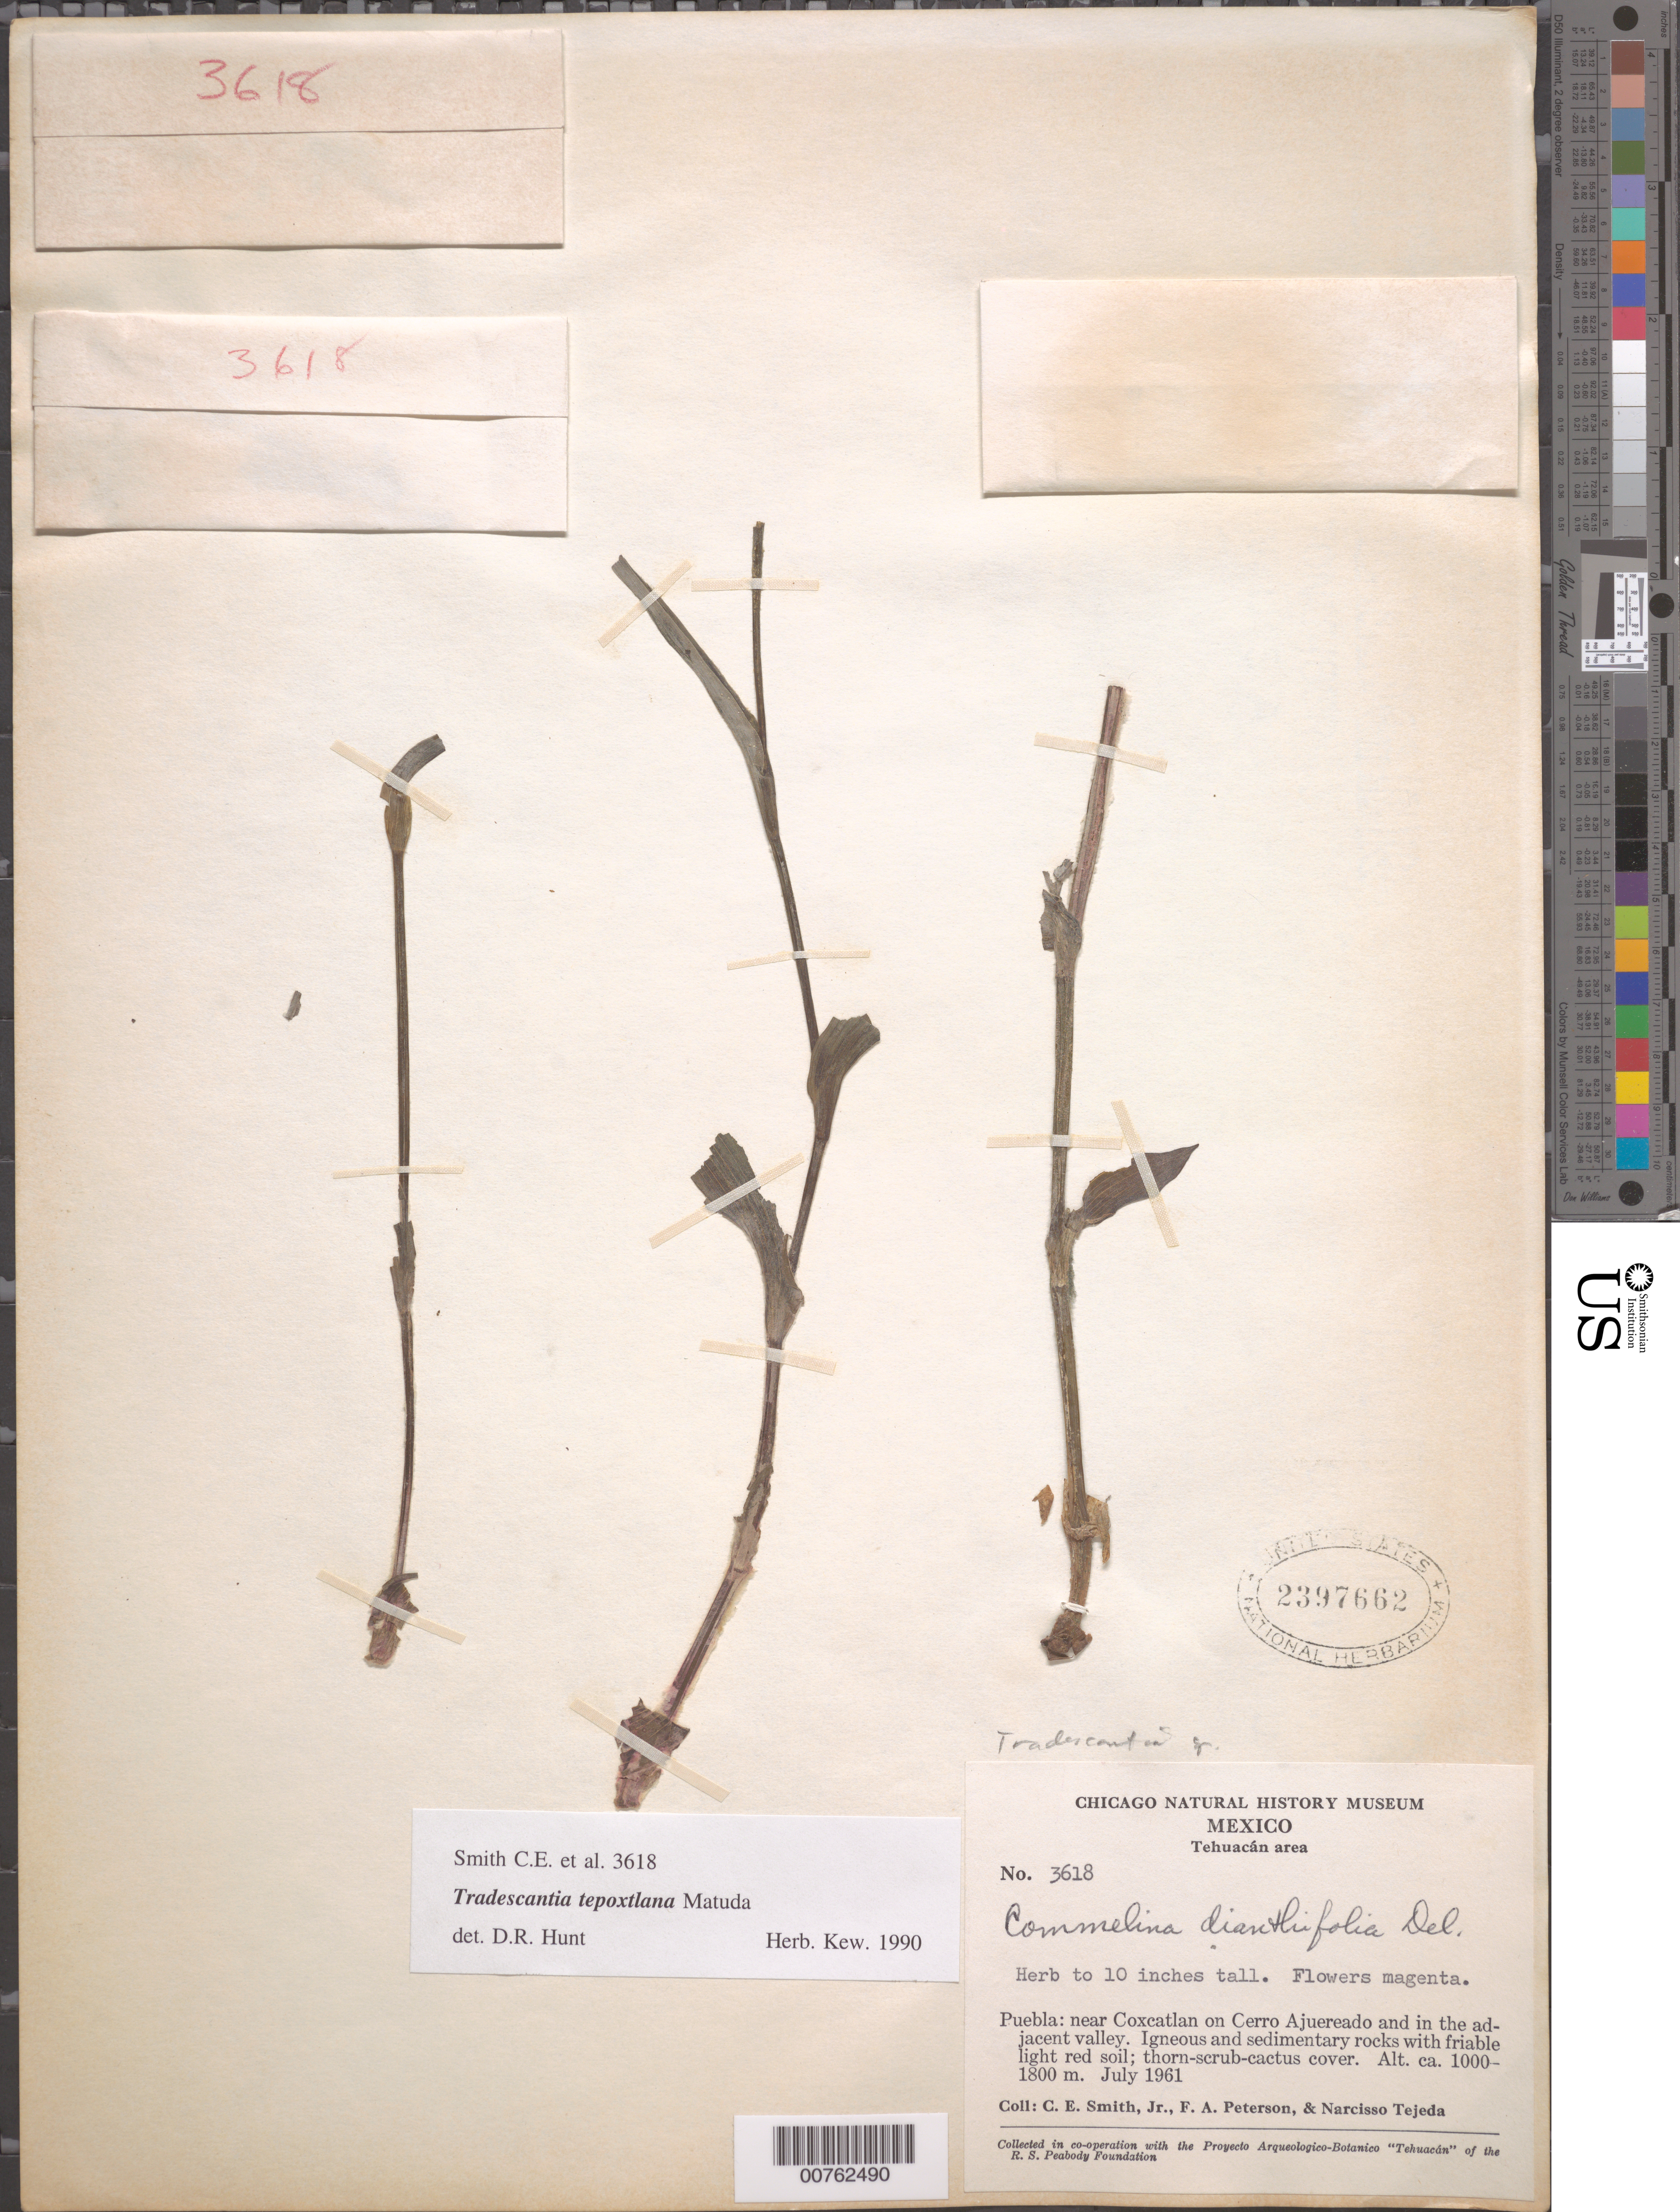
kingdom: Plantae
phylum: Tracheophyta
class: Liliopsida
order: Commelinales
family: Commelinaceae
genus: Tradescantia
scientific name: Tradescantia tepoxtlana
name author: Matuda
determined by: Hunt, D. R.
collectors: C. E. Smith Jr., F. A. Peterson & N. Tejeda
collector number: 3618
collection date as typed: Jul 1961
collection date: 1961-07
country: Mexico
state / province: Puebla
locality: Tehuacan area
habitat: Igneous and sedimentary rocks with friable light red soil; thorn-scrub-cactus cover.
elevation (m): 1000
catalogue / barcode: US 2397662